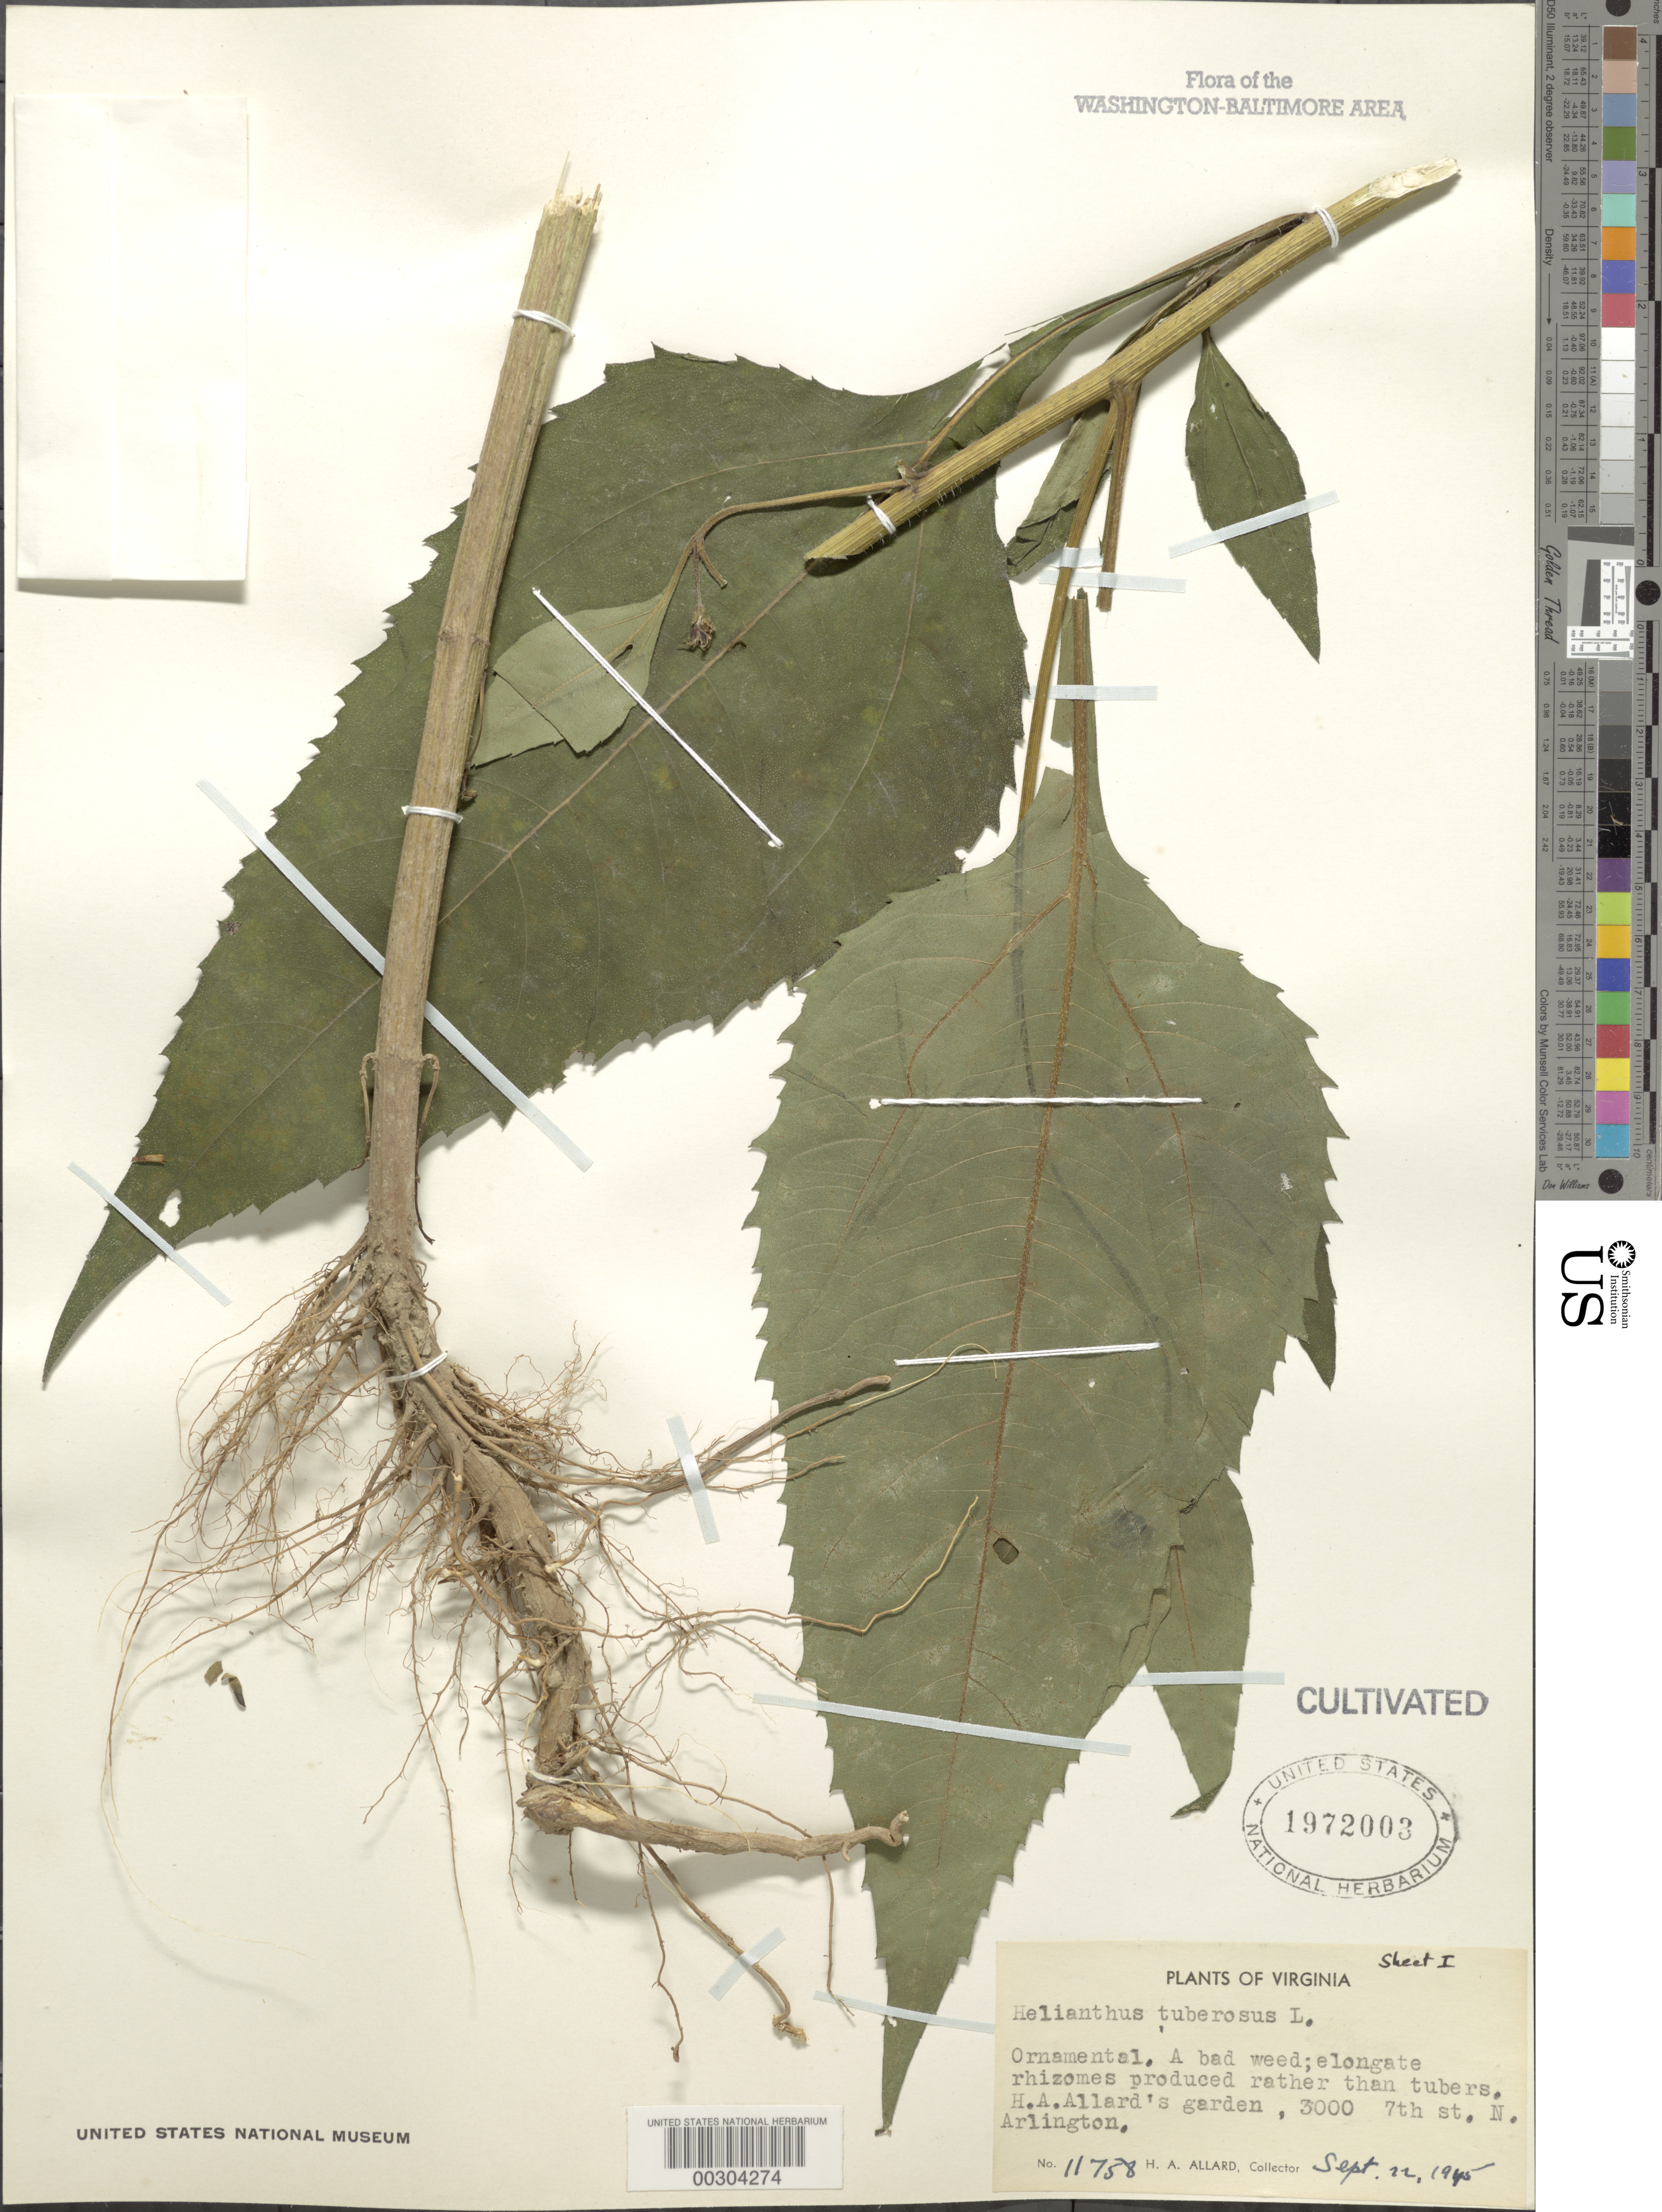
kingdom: Plantae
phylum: Tracheophyta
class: Magnoliopsida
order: Asterales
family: Asteraceae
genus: Helianthus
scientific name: Helianthus tuberosus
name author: L.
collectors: H. A. Allard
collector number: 11758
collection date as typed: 22 Sep 1945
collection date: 1945-09-22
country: United States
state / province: Virginia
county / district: Arlington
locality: Arlington, 3000 7th St N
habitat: Garden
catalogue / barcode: US 1972003